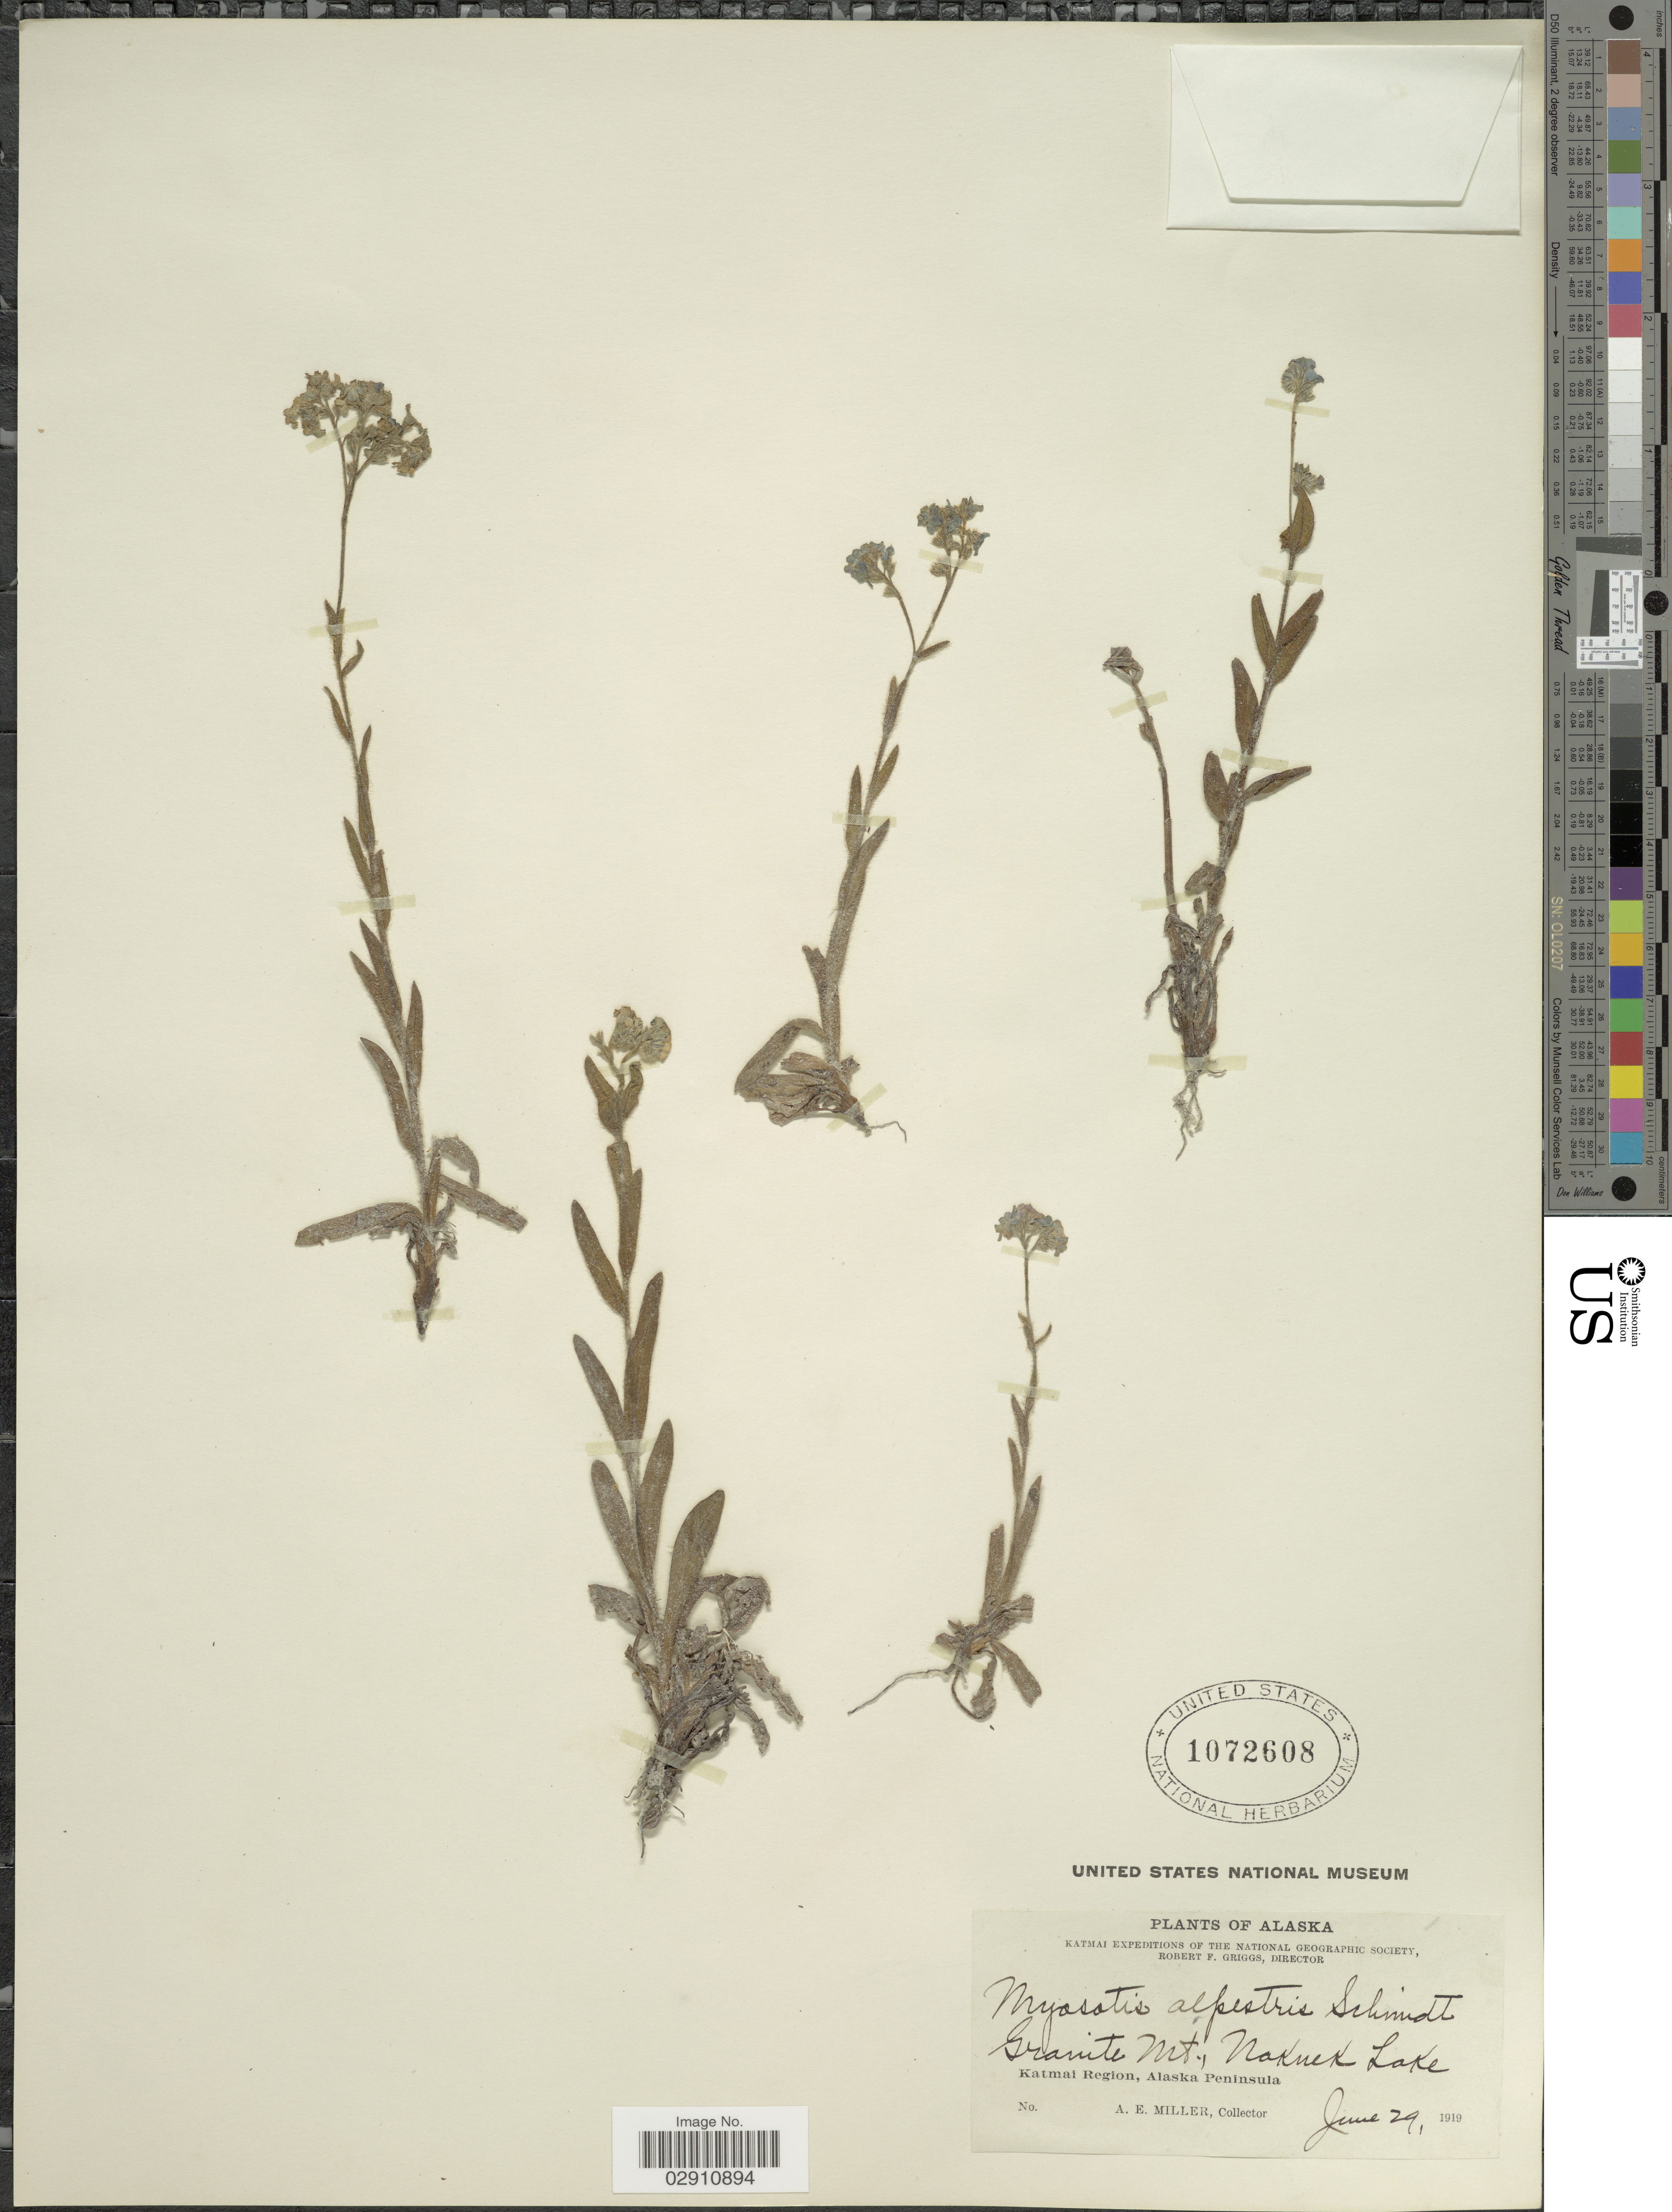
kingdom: Plantae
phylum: Tracheophyta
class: Magnoliopsida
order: Boraginales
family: Boraginaceae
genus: Myosotis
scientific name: Myosotis alpestris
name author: F.W. Schmidt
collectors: A. E. Miller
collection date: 1919-06-29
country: United States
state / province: Alaska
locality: Granite Mt., Naknek Lake. Katmai Region, Alaska Peninsula.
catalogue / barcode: US 1072608